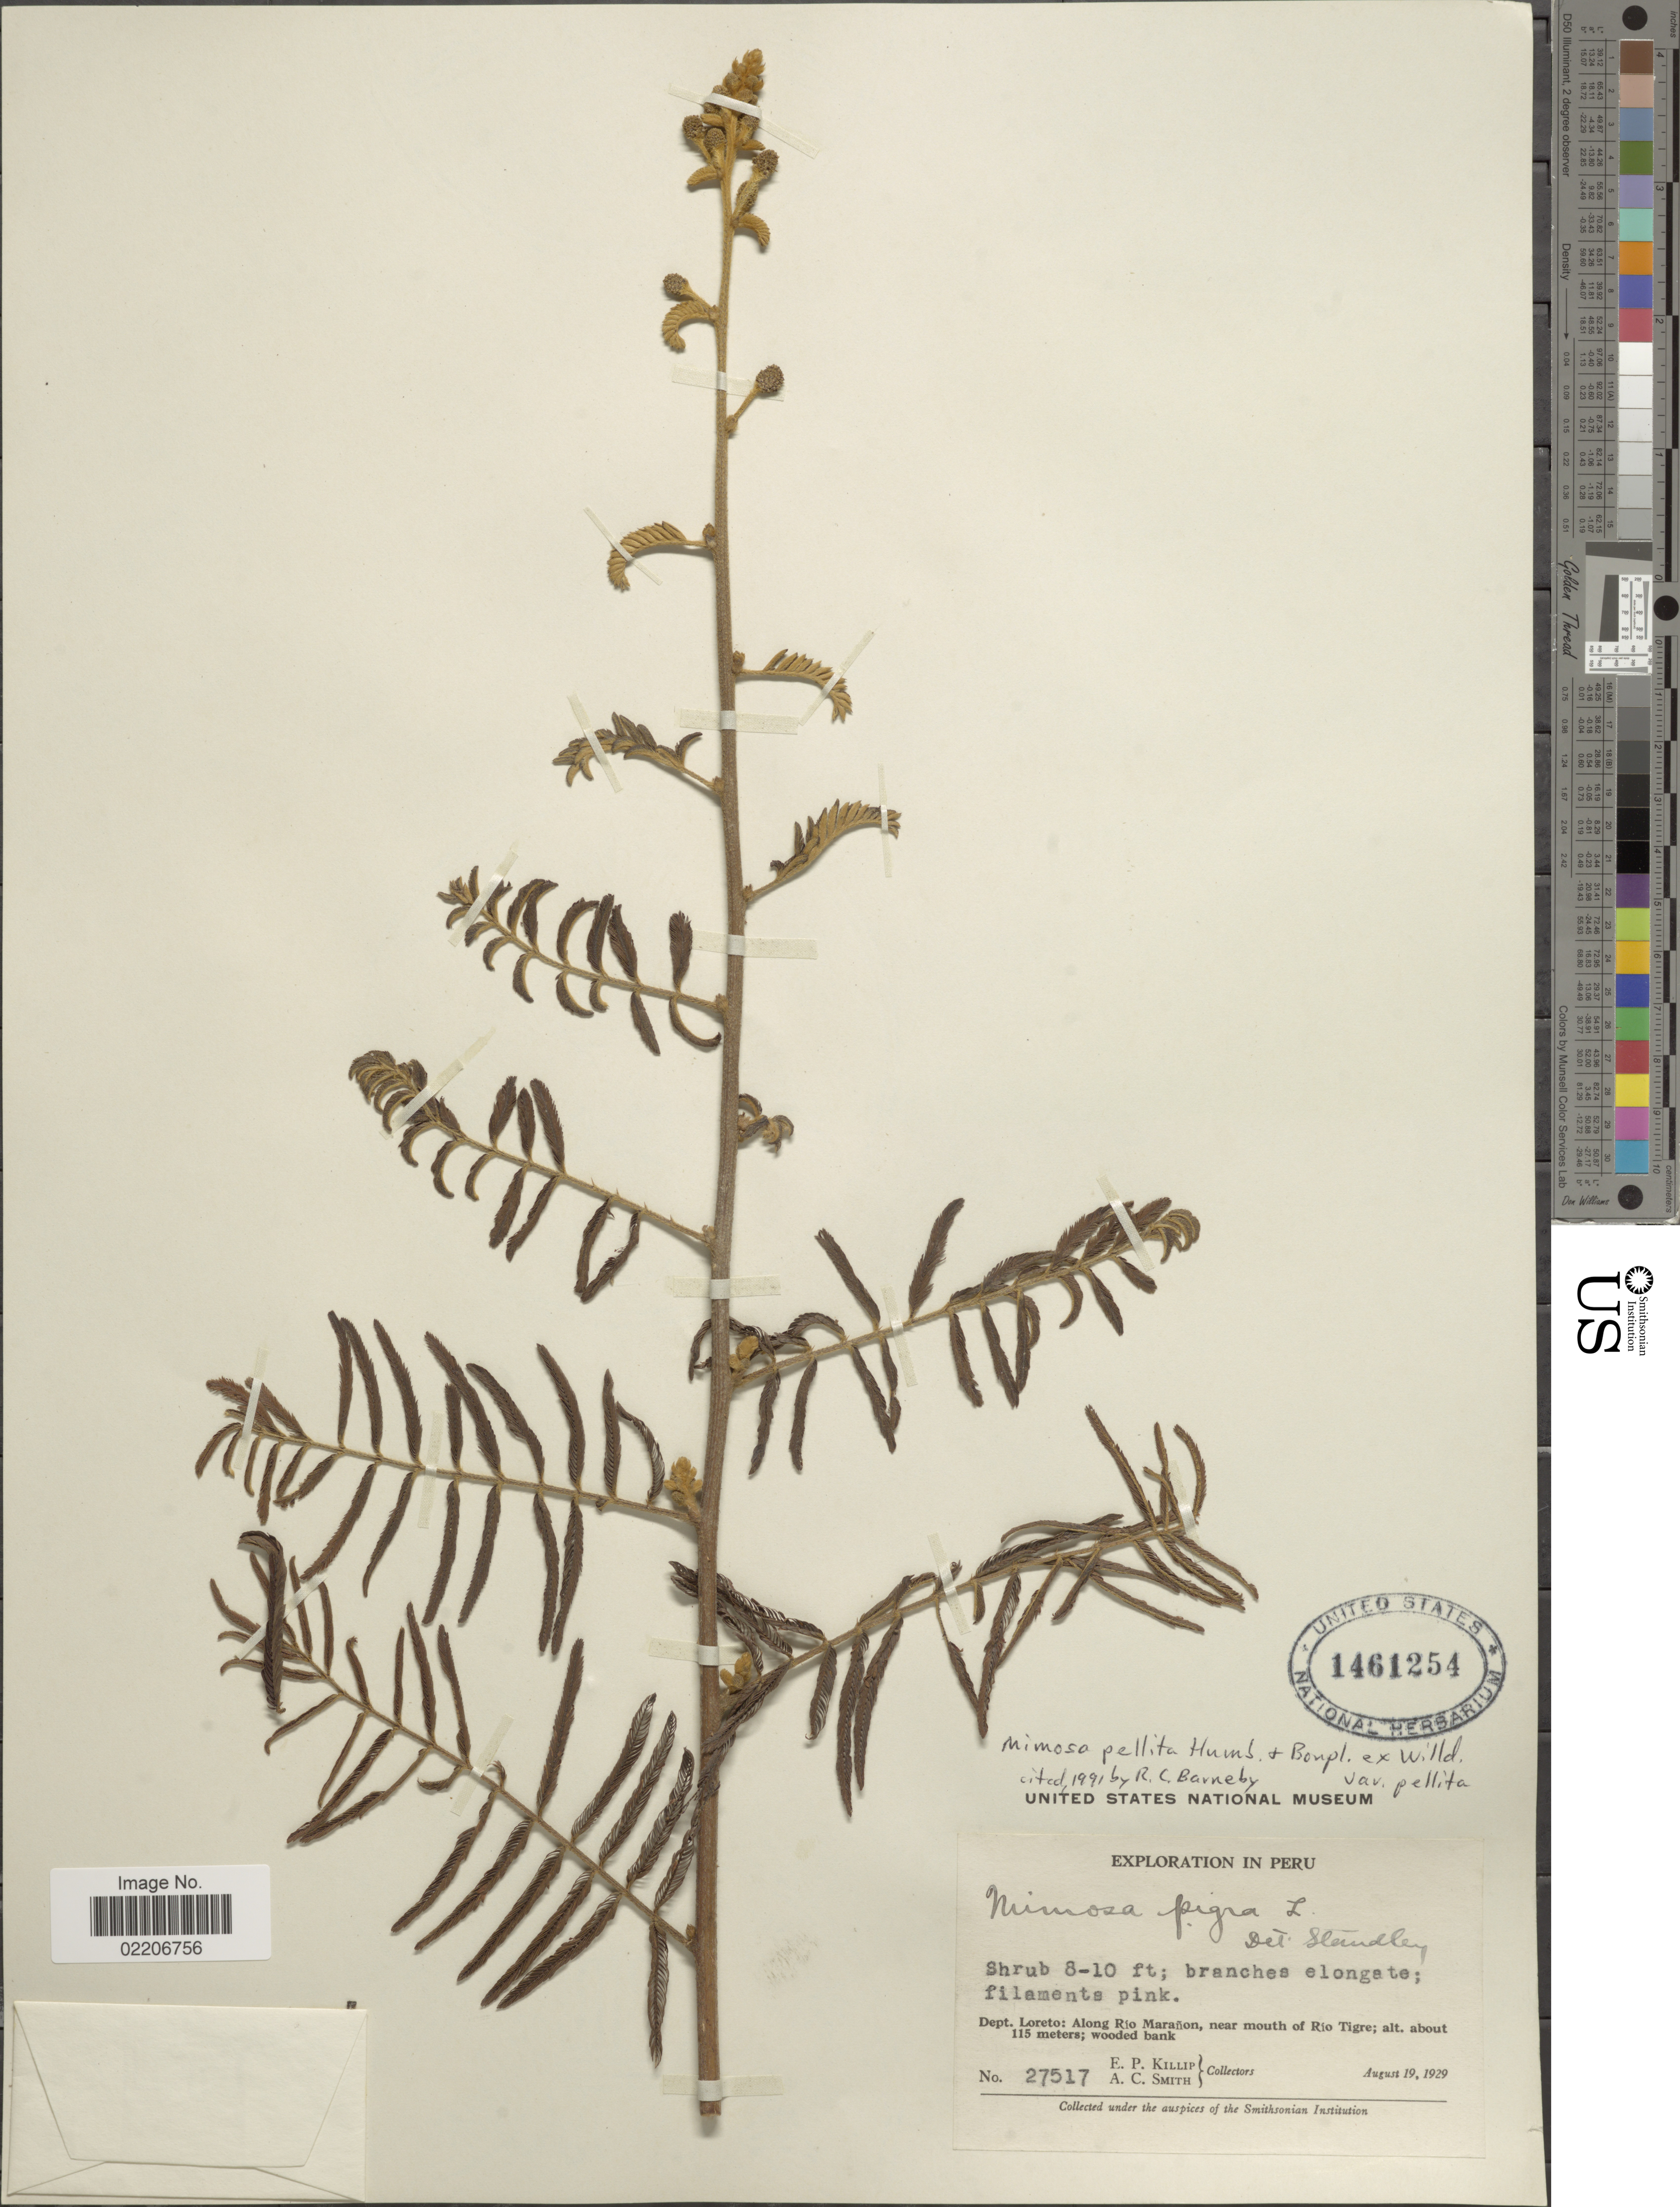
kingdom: Plantae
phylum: Tracheophyta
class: Magnoliopsida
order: Fabales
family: Fabaceae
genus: Mimosa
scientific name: Mimosa pellita var. pellita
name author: Humb. & Bonpl. ex Willd.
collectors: E. P. Killip & A. C. Smith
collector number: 27517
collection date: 1929-08-19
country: Peru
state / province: Loreto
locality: Along Rio Maranon, near mouth of Rio Tigre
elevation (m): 115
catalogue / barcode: US 1461254